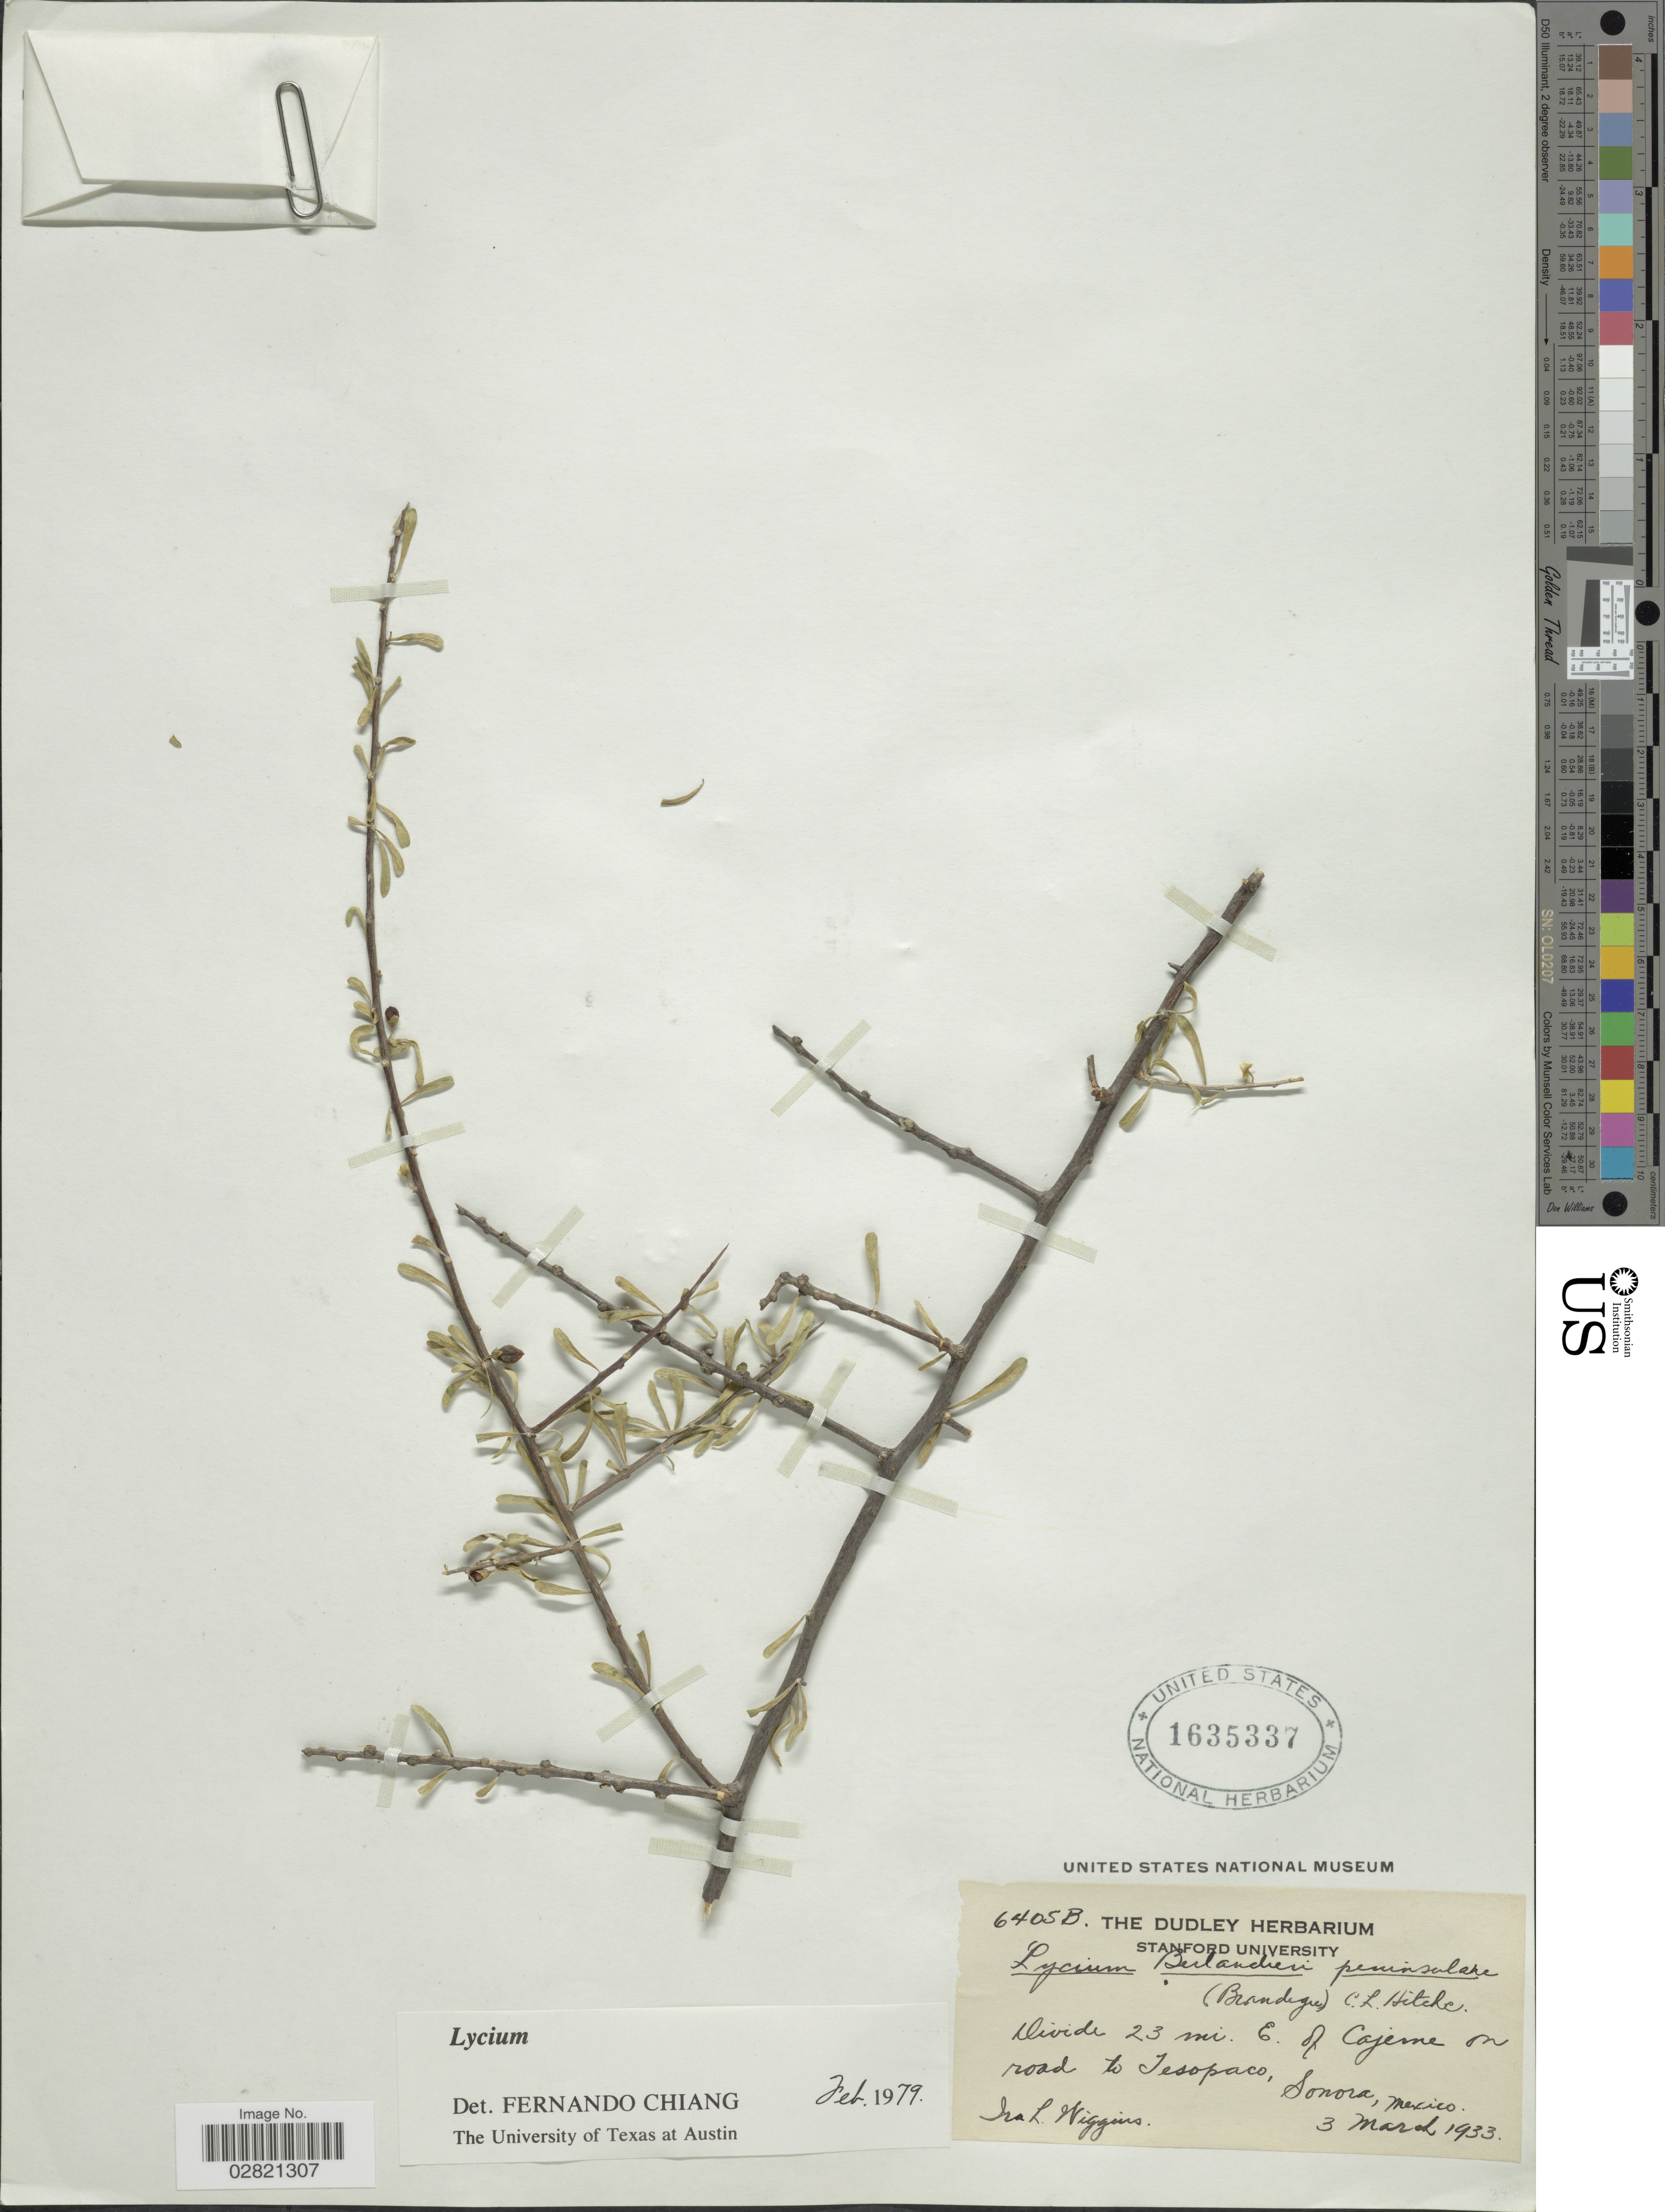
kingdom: Plantae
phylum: Tracheophyta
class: Magnoliopsida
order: Solanales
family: Solanaceae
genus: Lycium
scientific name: Lycium sp.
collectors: I. L. Wiggins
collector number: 6405B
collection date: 1933-03-03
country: Mexico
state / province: Sonora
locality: Divide 23 mi. E. of Cajeme on road to Tesopaco.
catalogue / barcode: US 1635337